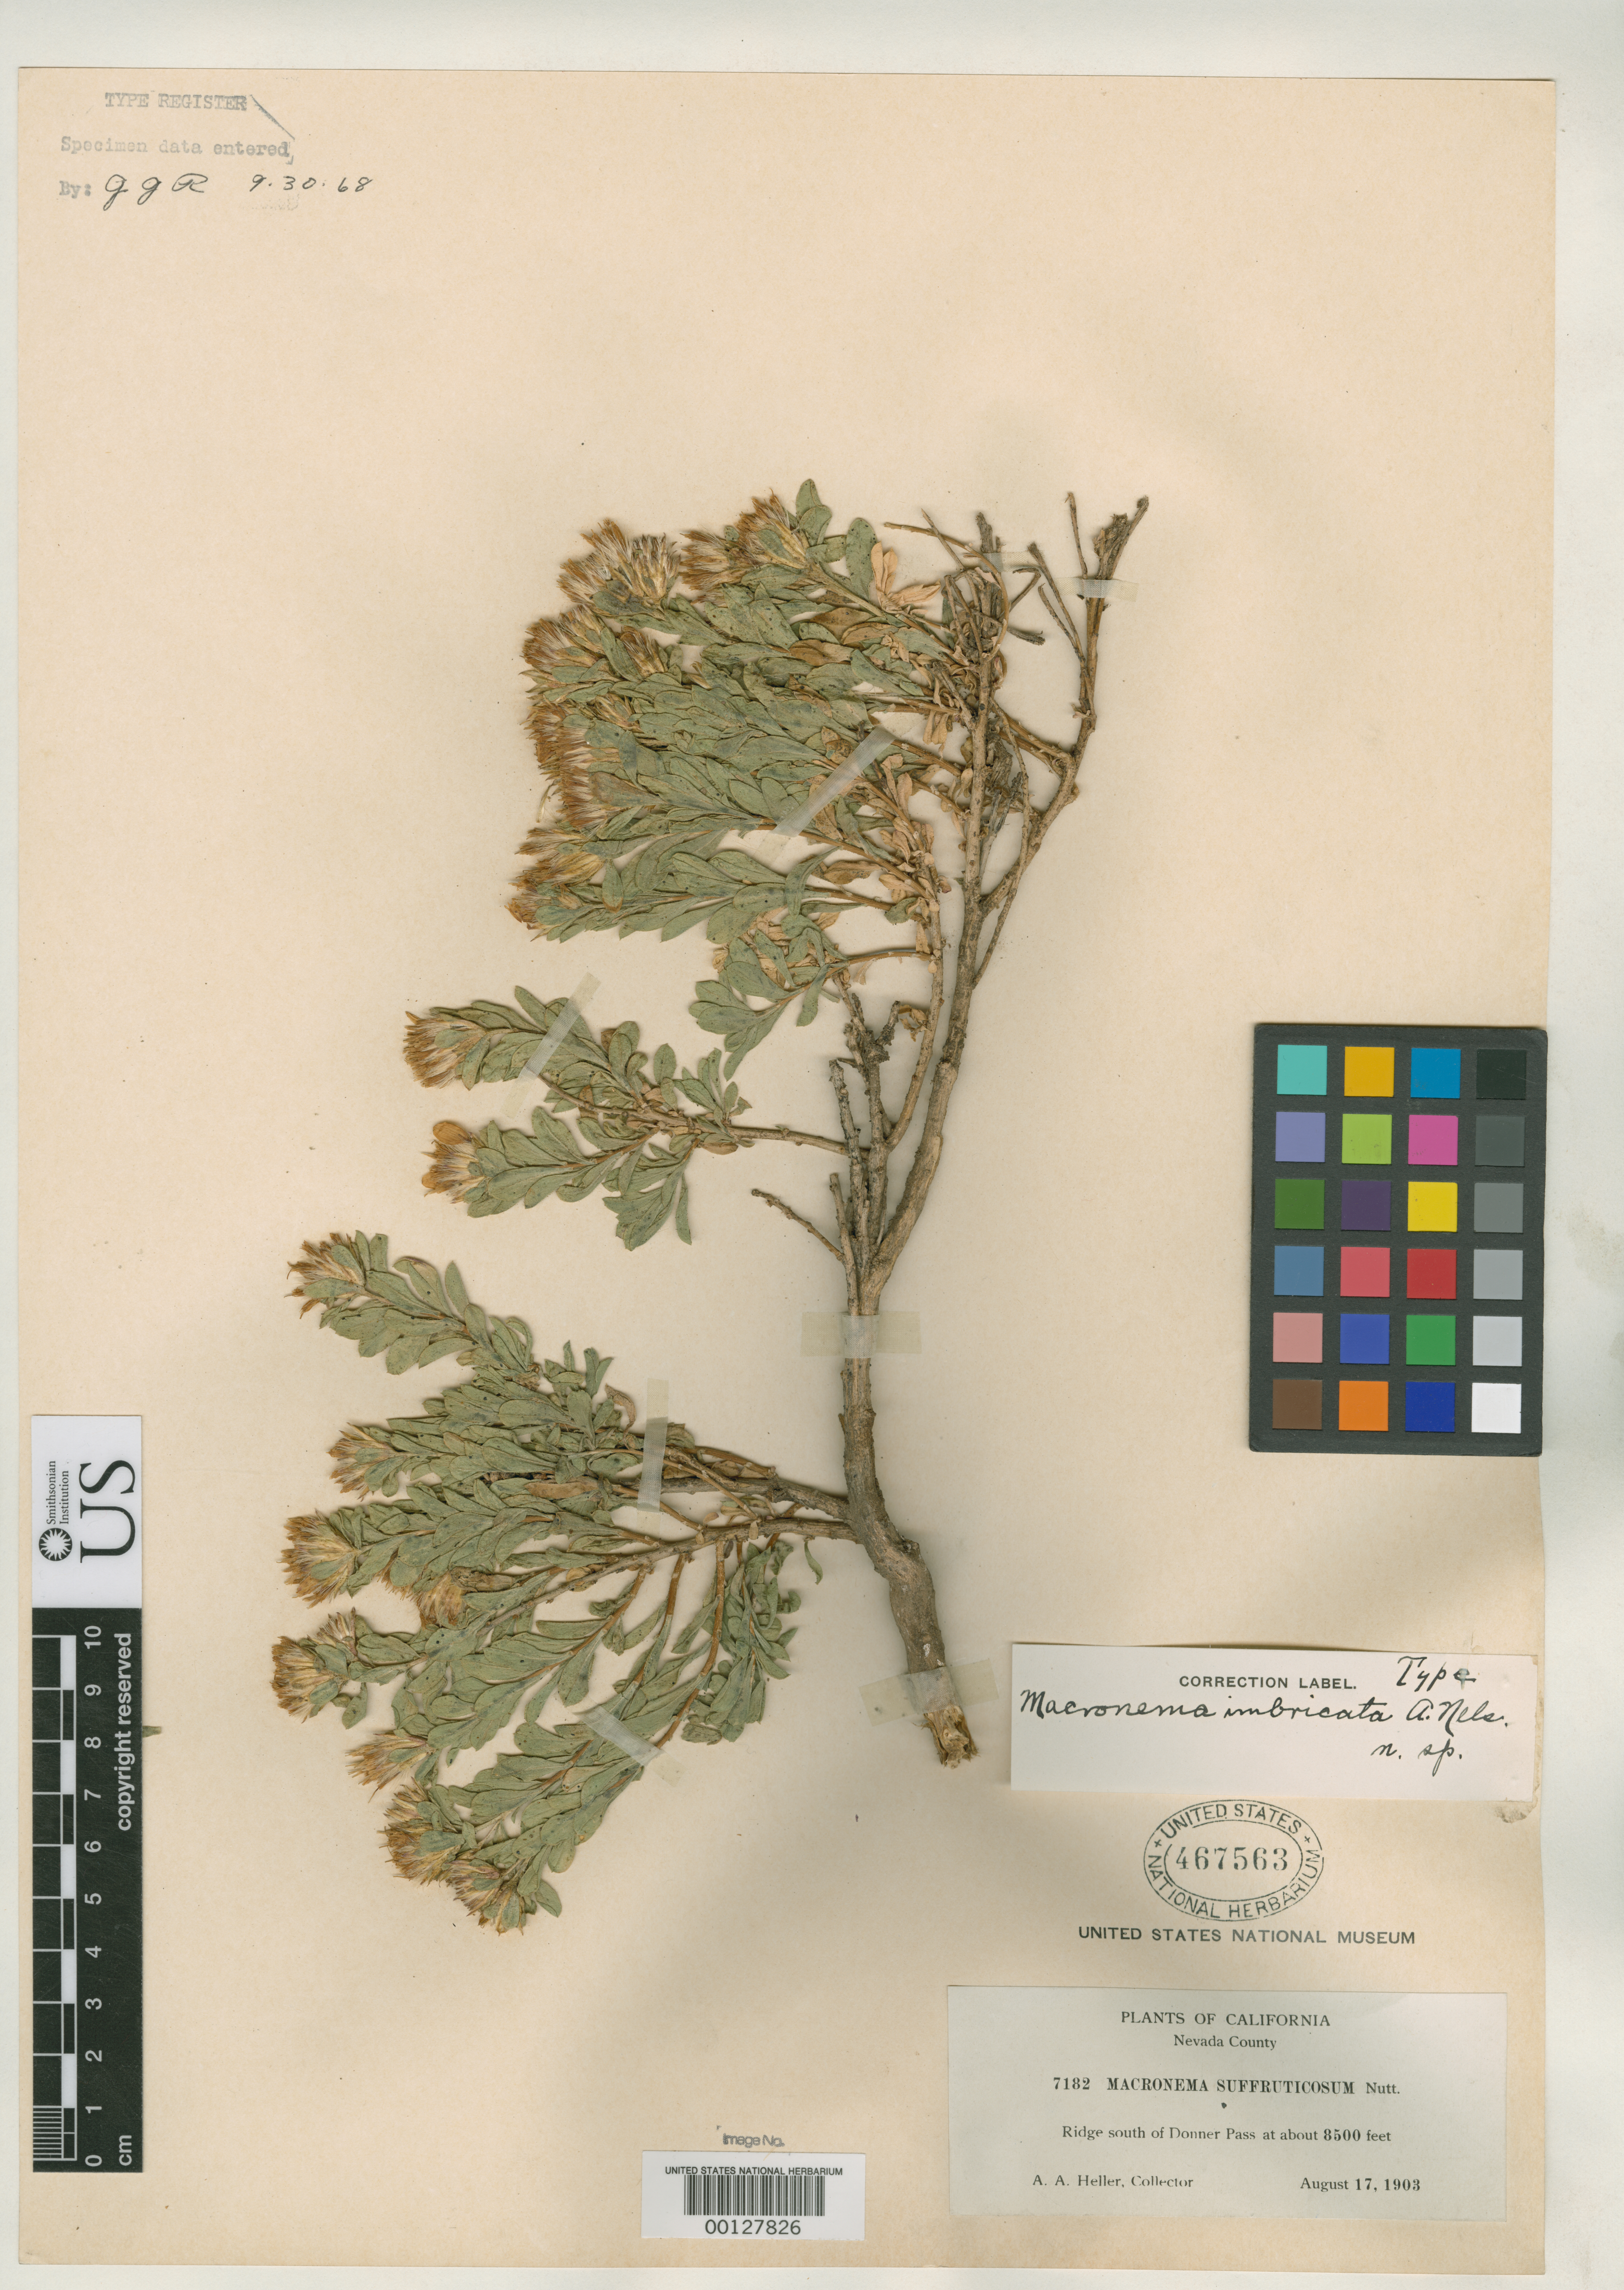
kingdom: Plantae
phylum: Tracheophyta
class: Magnoliopsida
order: Asterales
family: Asteraceae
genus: Macronema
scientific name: Macronema imbricata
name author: A. Nelson & J.F. Macbr.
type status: Holotype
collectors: A. A. Heller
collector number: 7182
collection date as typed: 17 Aug 1903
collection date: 1903-08-17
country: United States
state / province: California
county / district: Nevada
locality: Ridge S of Donner Pass.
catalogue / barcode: US 467563